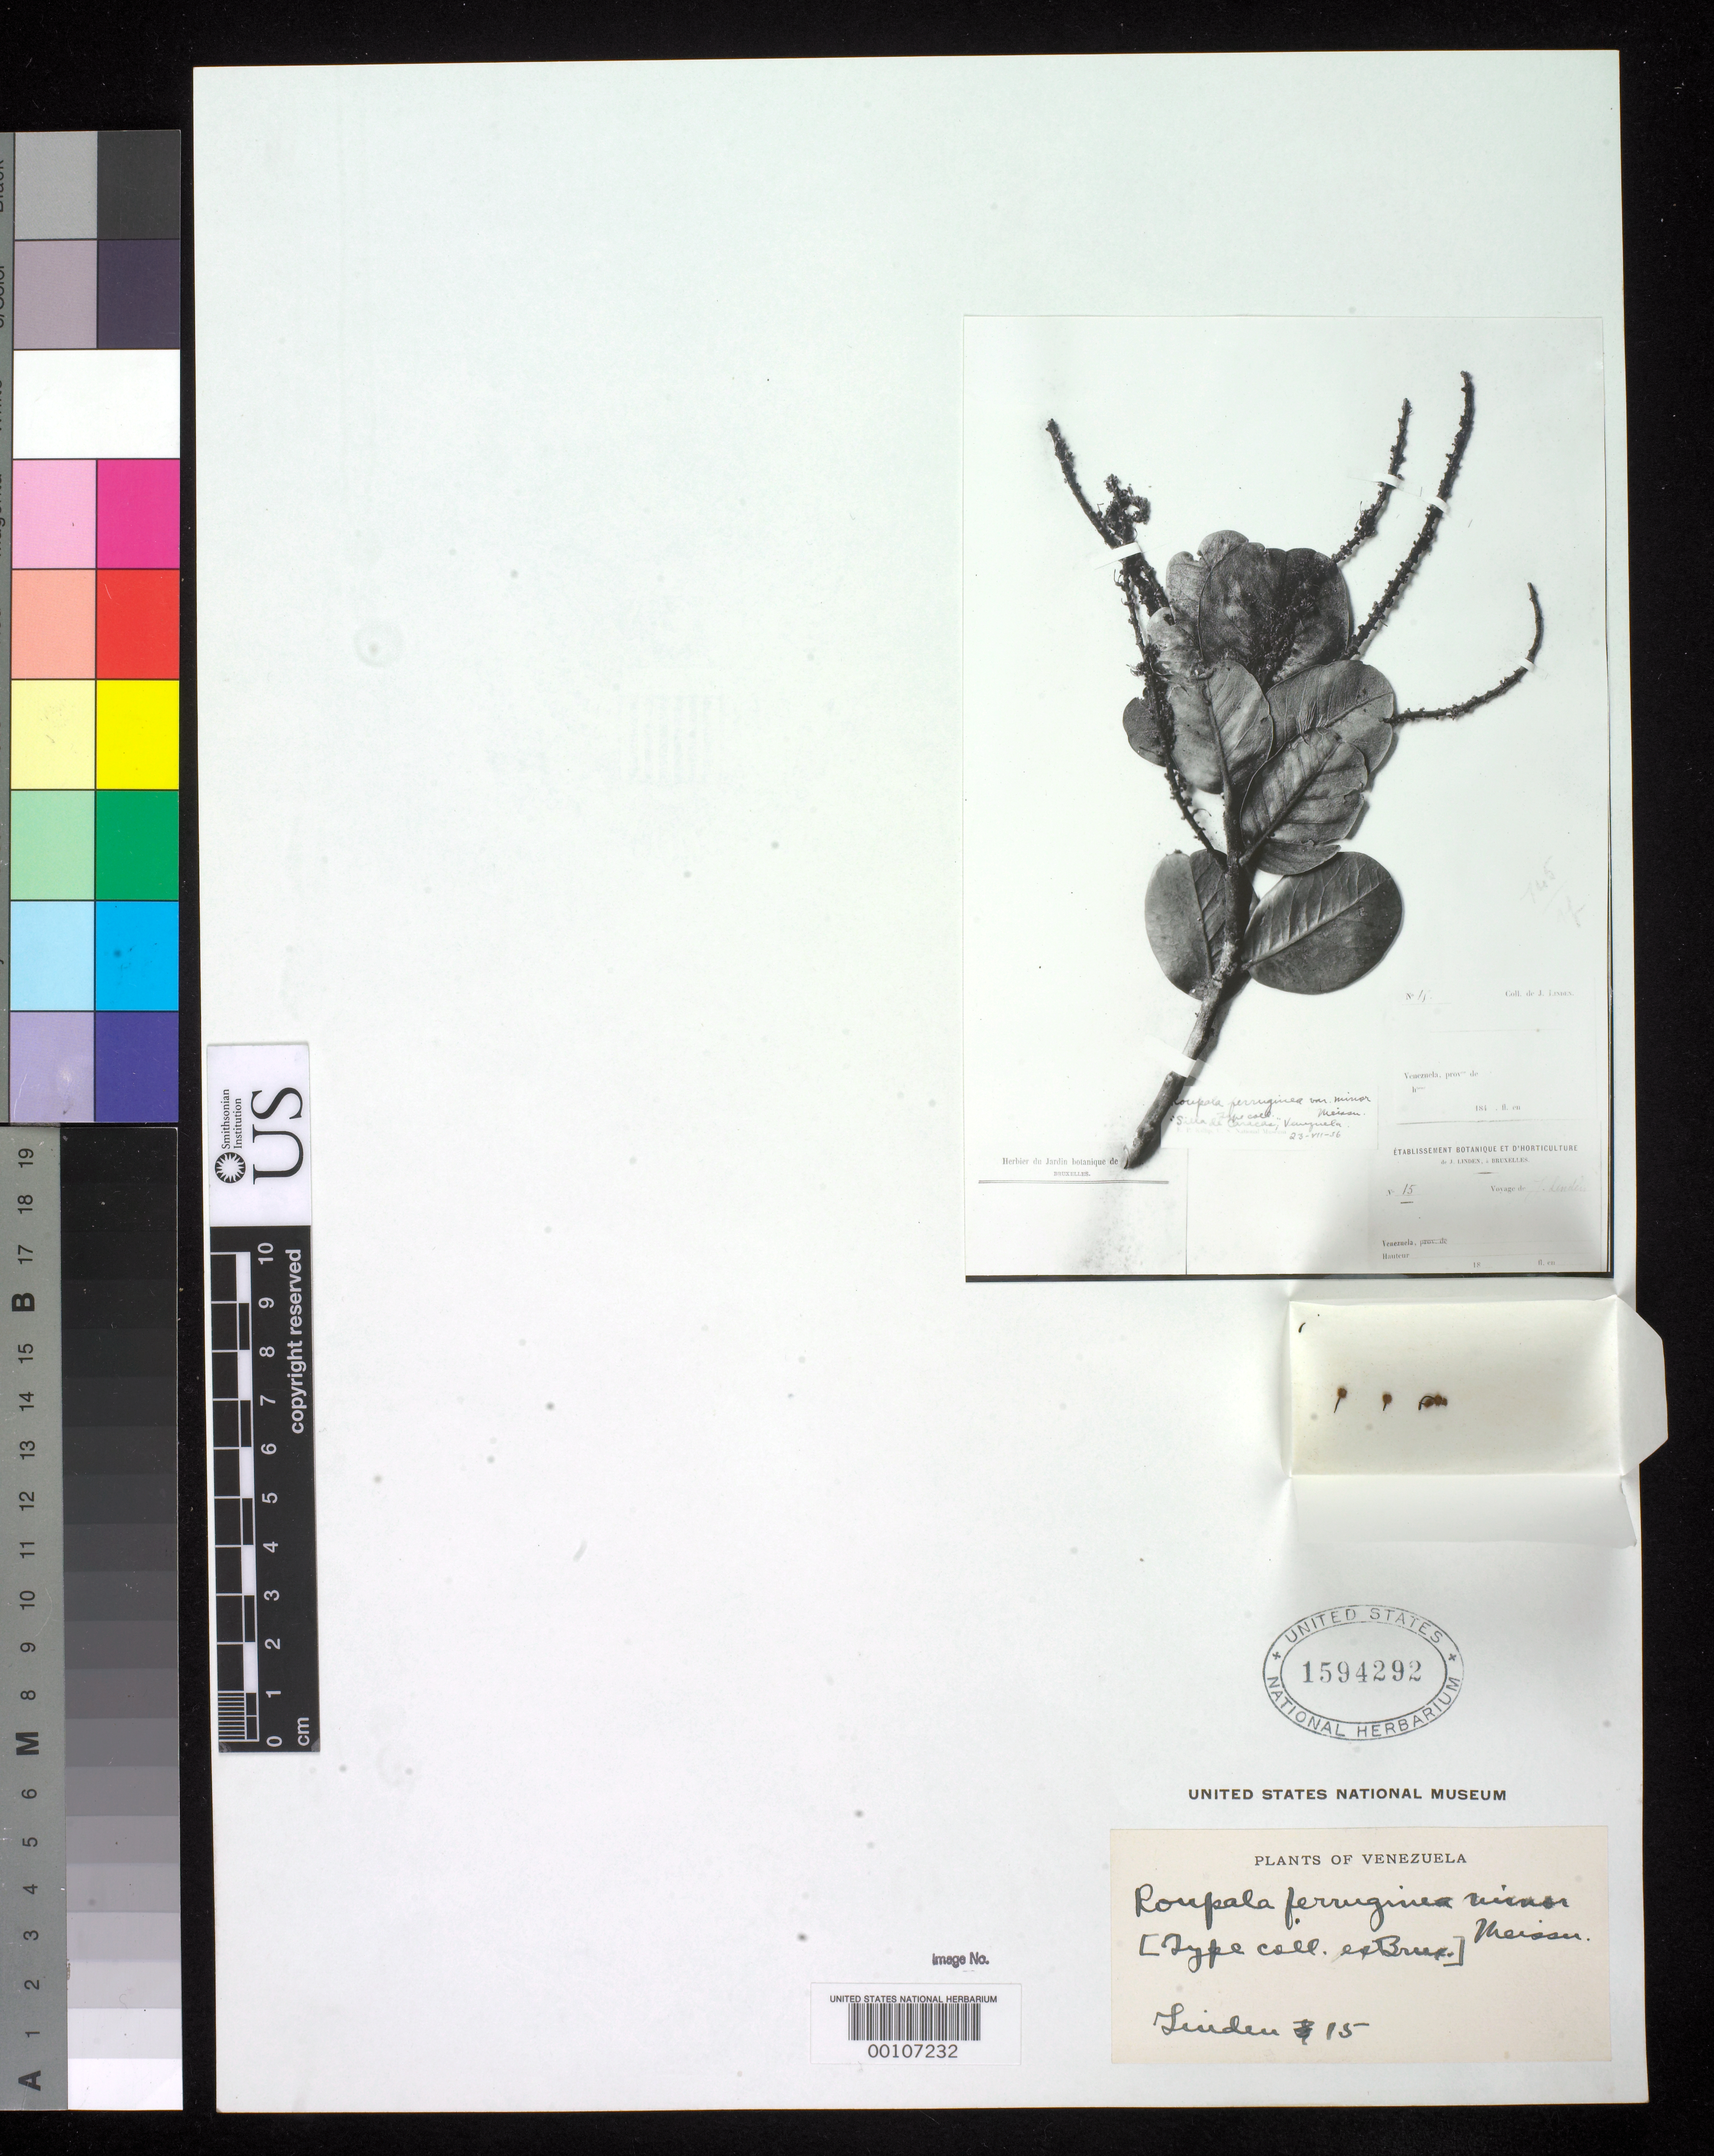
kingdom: Plantae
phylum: Tracheophyta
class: Magnoliopsida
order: Proteales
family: Proteaceae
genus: Roupala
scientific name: Roupala ferruginea var. minor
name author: Meisn. in DC.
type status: Type Material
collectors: J. Linden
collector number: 15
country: Venezuela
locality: Monte Silla de Caracas.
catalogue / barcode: US 1594292